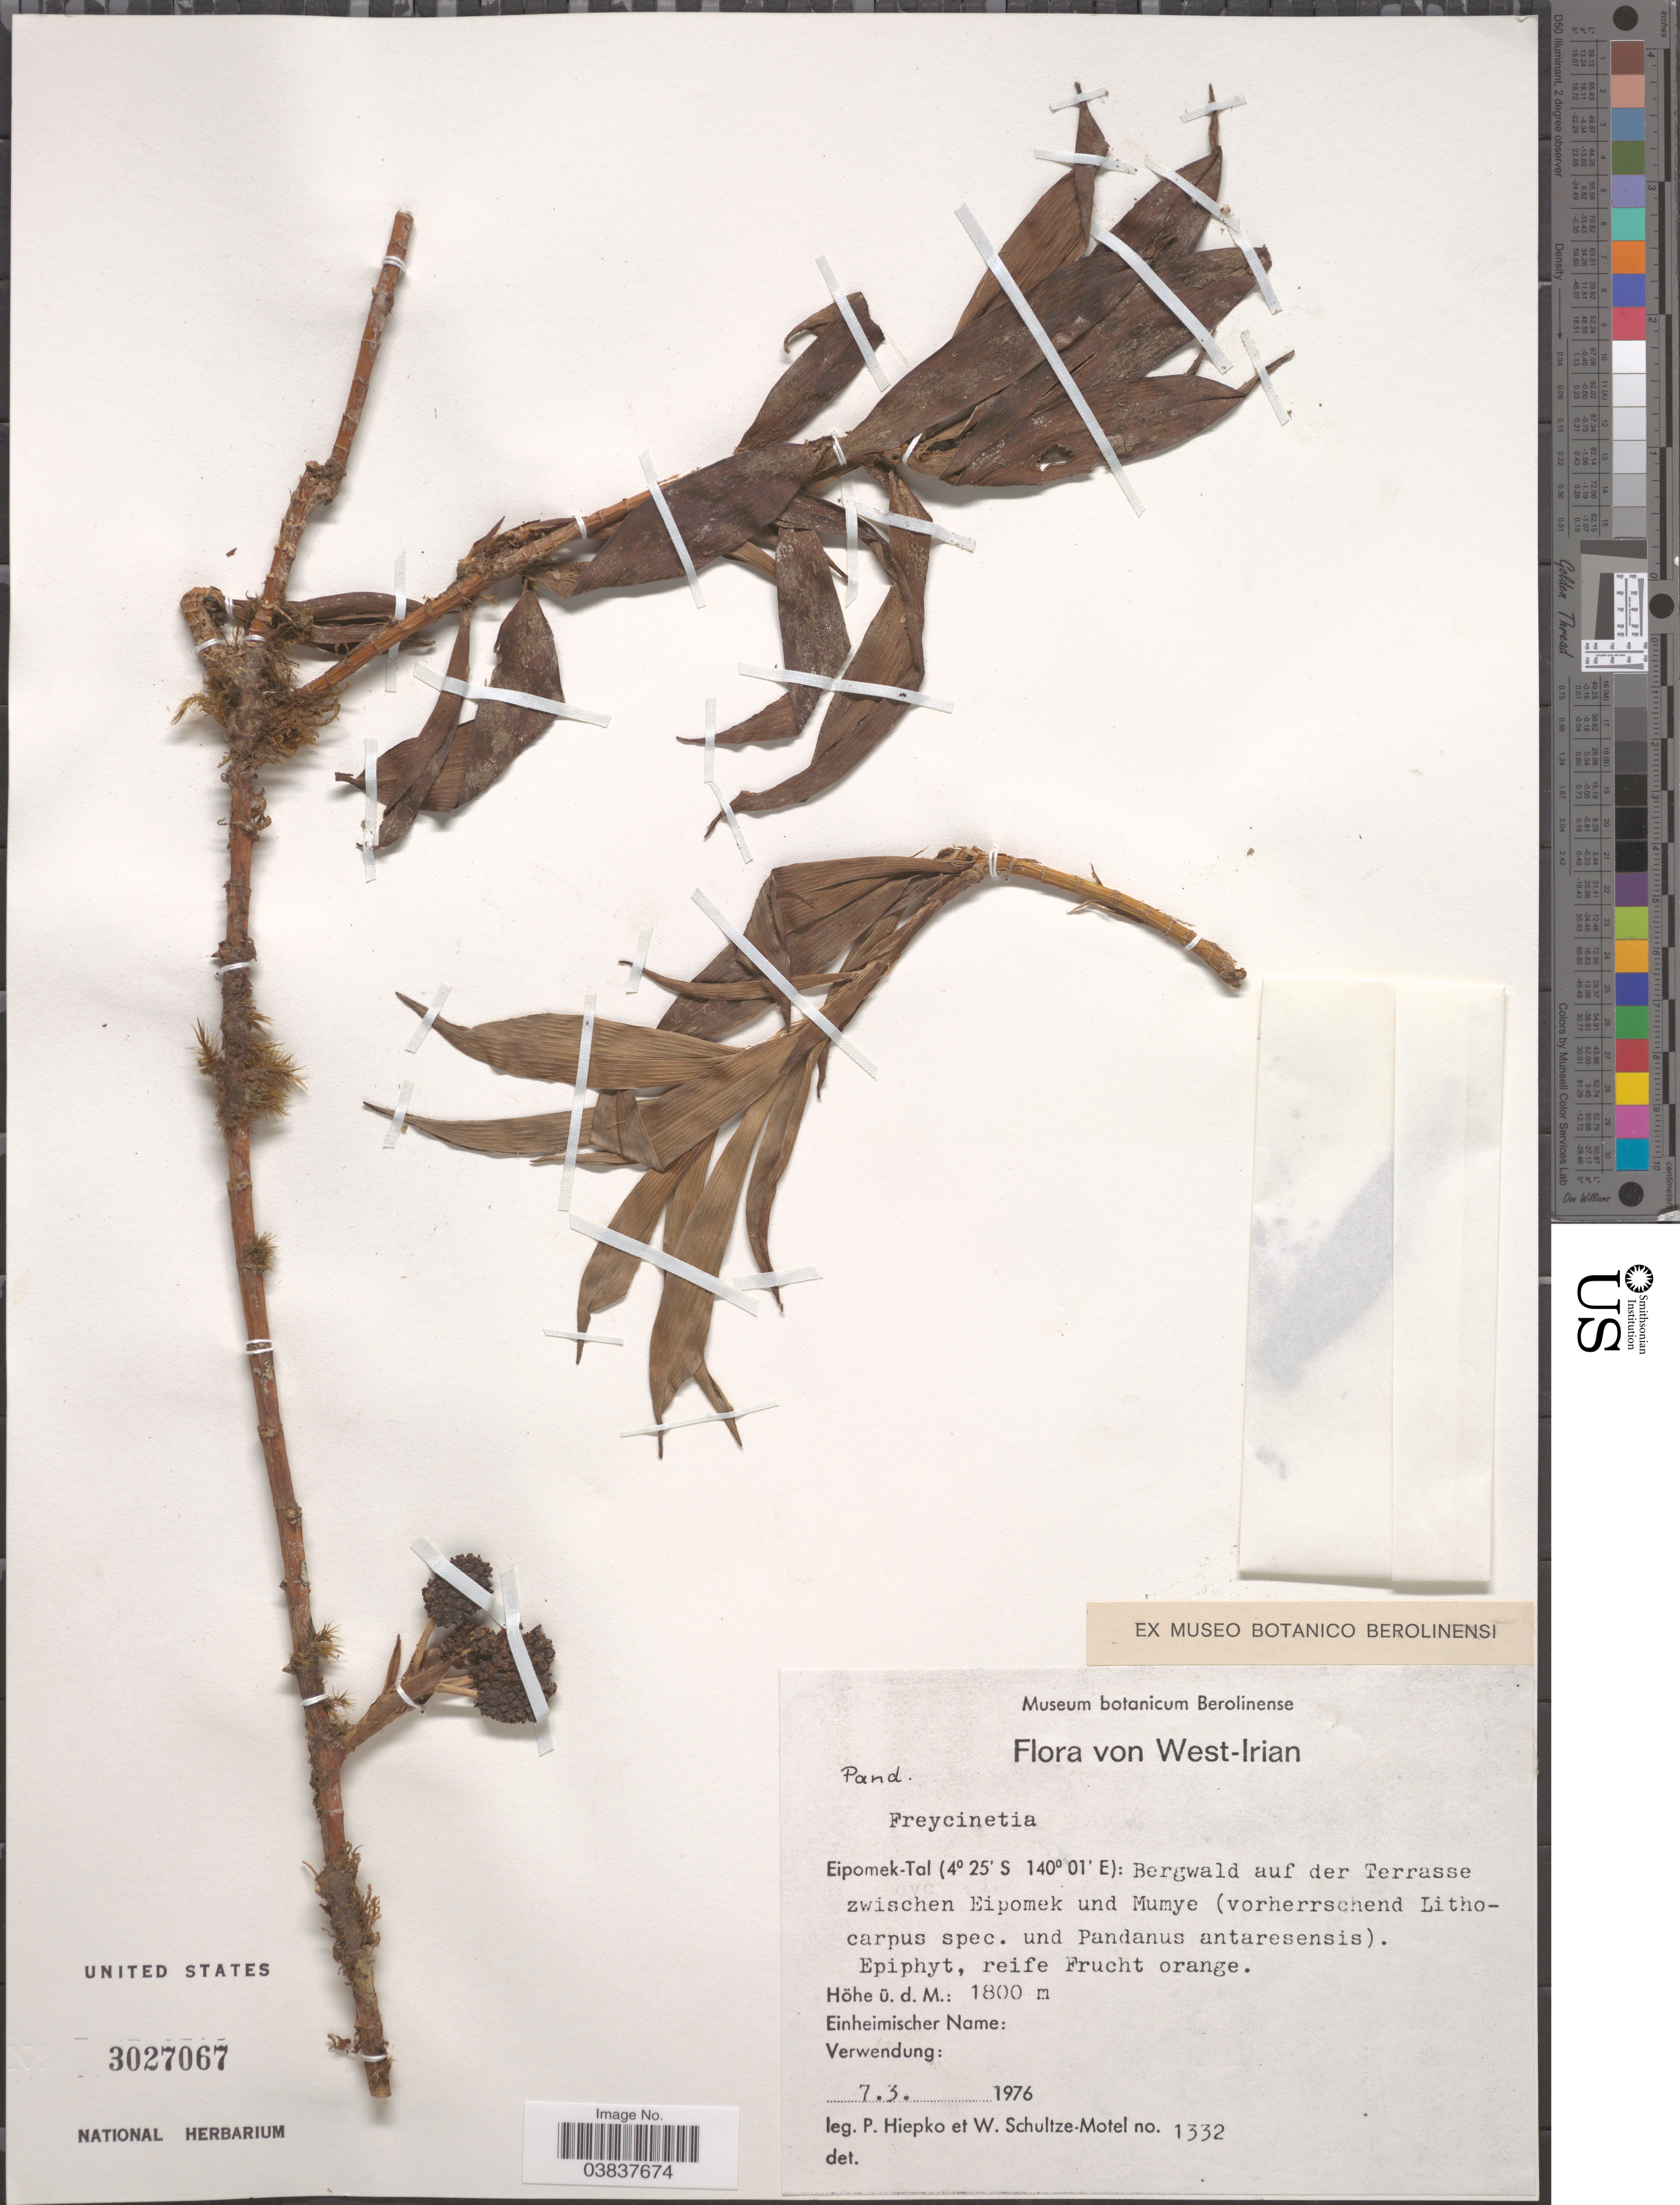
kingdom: Plantae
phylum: Tracheophyta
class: Liliopsida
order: Pandanales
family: Pandanaceae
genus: Freycinetia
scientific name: Freycinetia impavida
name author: (Hombr. & Jacquinot ex Decne.) B.C. Stone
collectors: P. H. Hiepko & W. Schultze-Motel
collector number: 1332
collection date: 1976-03-07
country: Indonesia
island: New Guinea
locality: West-Irian. Eipomek-Tal: Bergwald auf der Terrasse zwischen Eipomek und Mumye (vorherrschend Litho-carpus spec. und Pandanus antaresensis).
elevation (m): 1800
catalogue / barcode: US 3027067